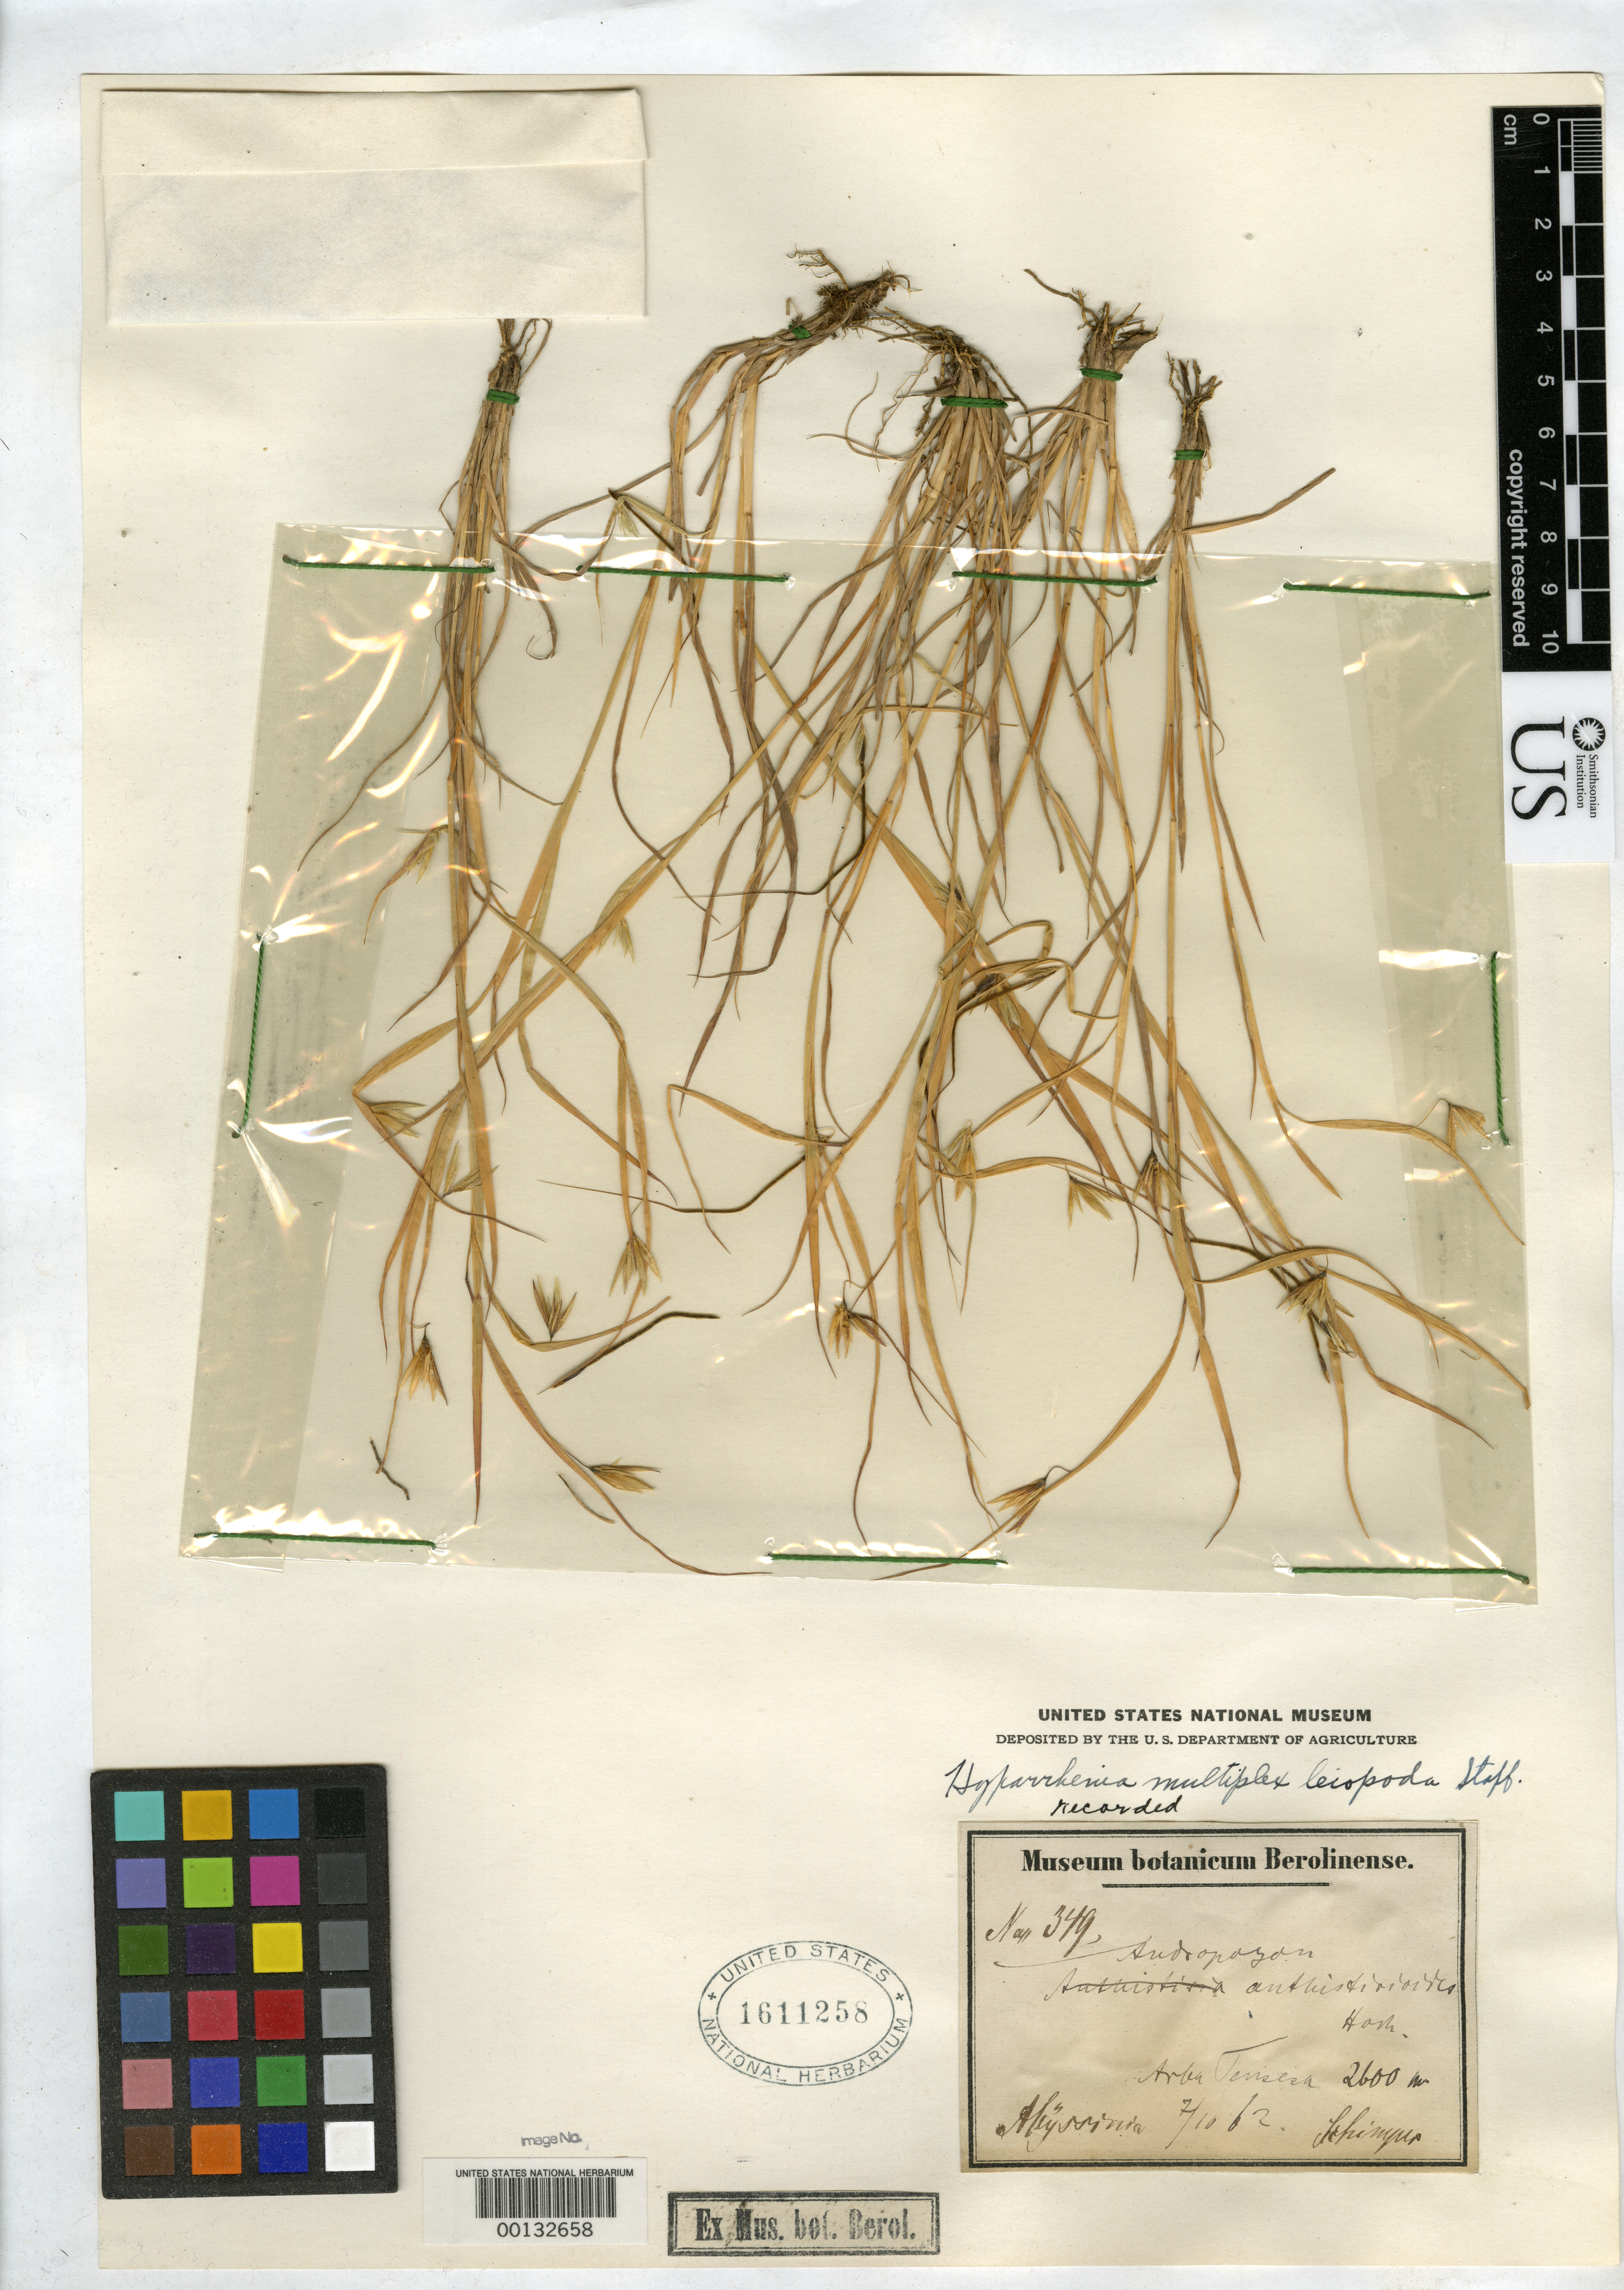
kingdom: Plantae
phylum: Tracheophyta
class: Liliopsida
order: Poales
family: Poaceae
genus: Hyparrhenia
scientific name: Hyparrhenia multiplex var. leiopoda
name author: Stapf in Prain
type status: Isotype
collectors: G. W. Schimper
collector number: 349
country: Ethiopia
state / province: Tigray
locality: Mount Arba Tensesa.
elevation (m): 2600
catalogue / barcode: US 1611258